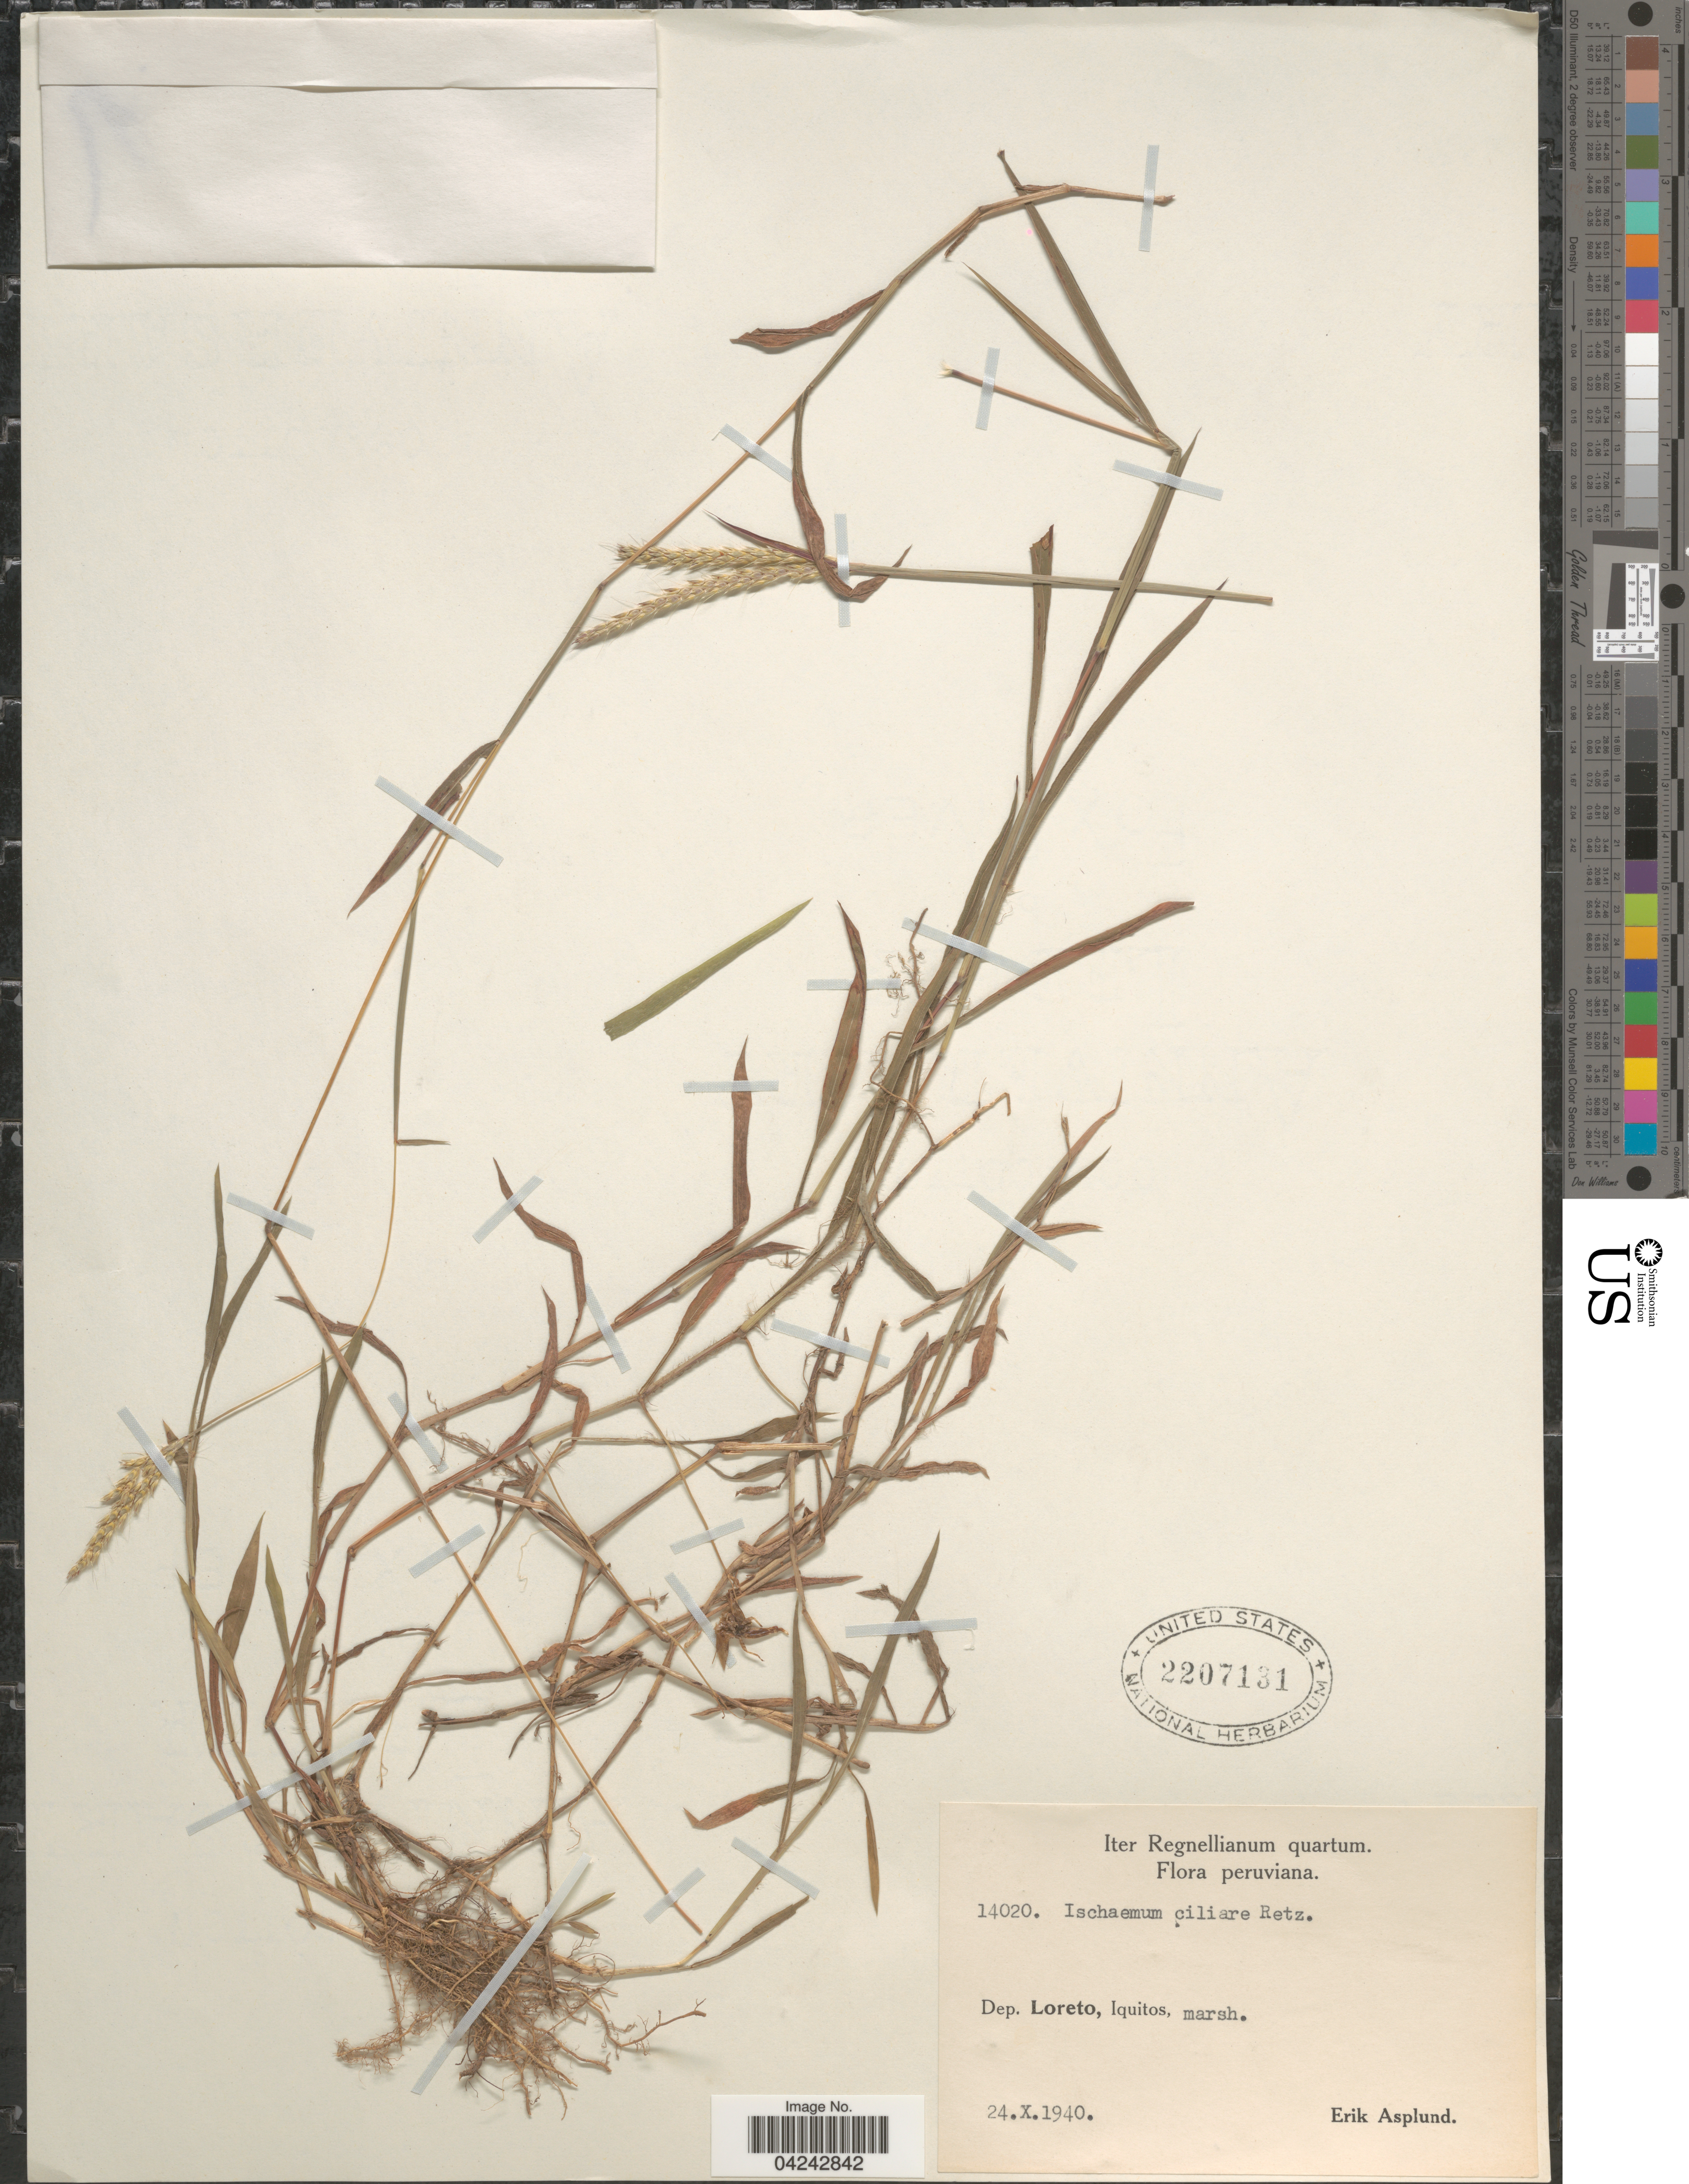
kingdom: Plantae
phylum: Tracheophyta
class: Liliopsida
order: Poales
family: Poaceae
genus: Ischaemum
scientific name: Ischaemum ciliare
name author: Retz.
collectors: E. Asplund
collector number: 14020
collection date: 1940-10-24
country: Peru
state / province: Loreto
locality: Iter Regnellianum quartum. Dep. Loreto, Iquitos, marsh.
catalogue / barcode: US 2207131